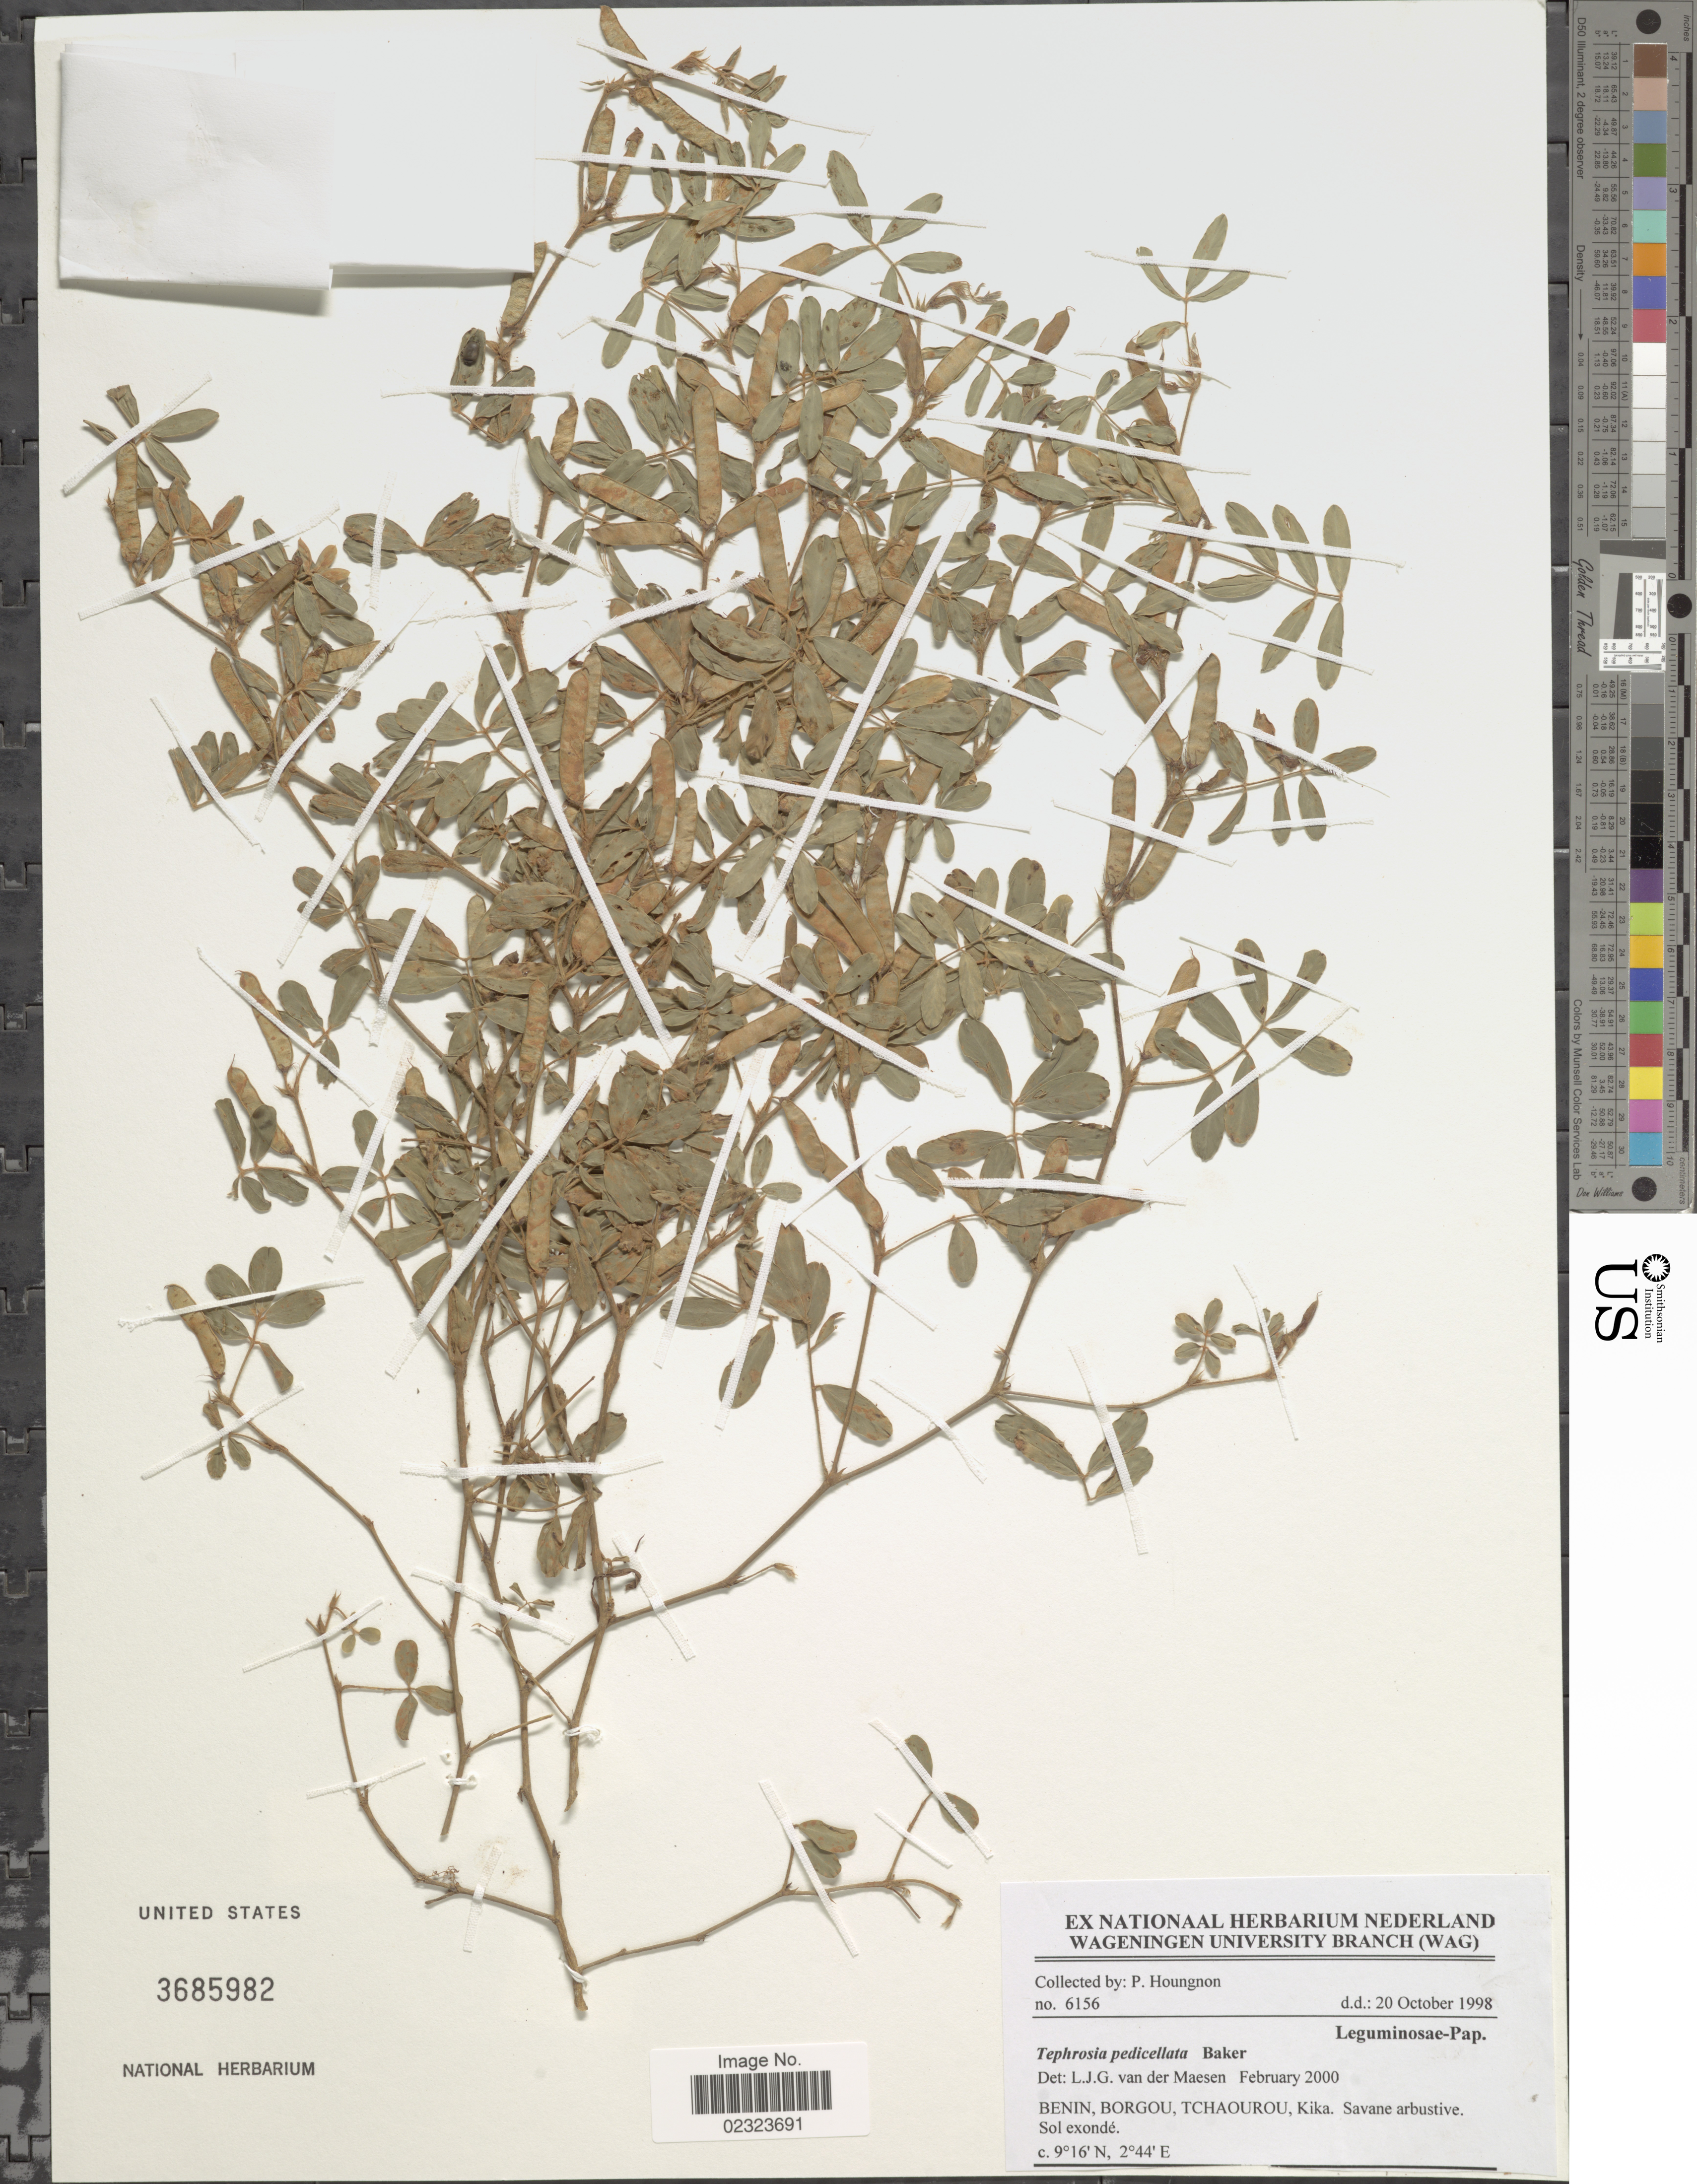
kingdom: Plantae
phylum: Tracheophyta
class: Magnoliopsida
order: Fabales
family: Fabaceae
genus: Tephrosia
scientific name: Tephrosia pedicellata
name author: Baker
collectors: P. Houngnon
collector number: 6156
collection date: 1998-10-20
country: Benin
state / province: Borgou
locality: Tchaourkou, Kika.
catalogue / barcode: US 3685982